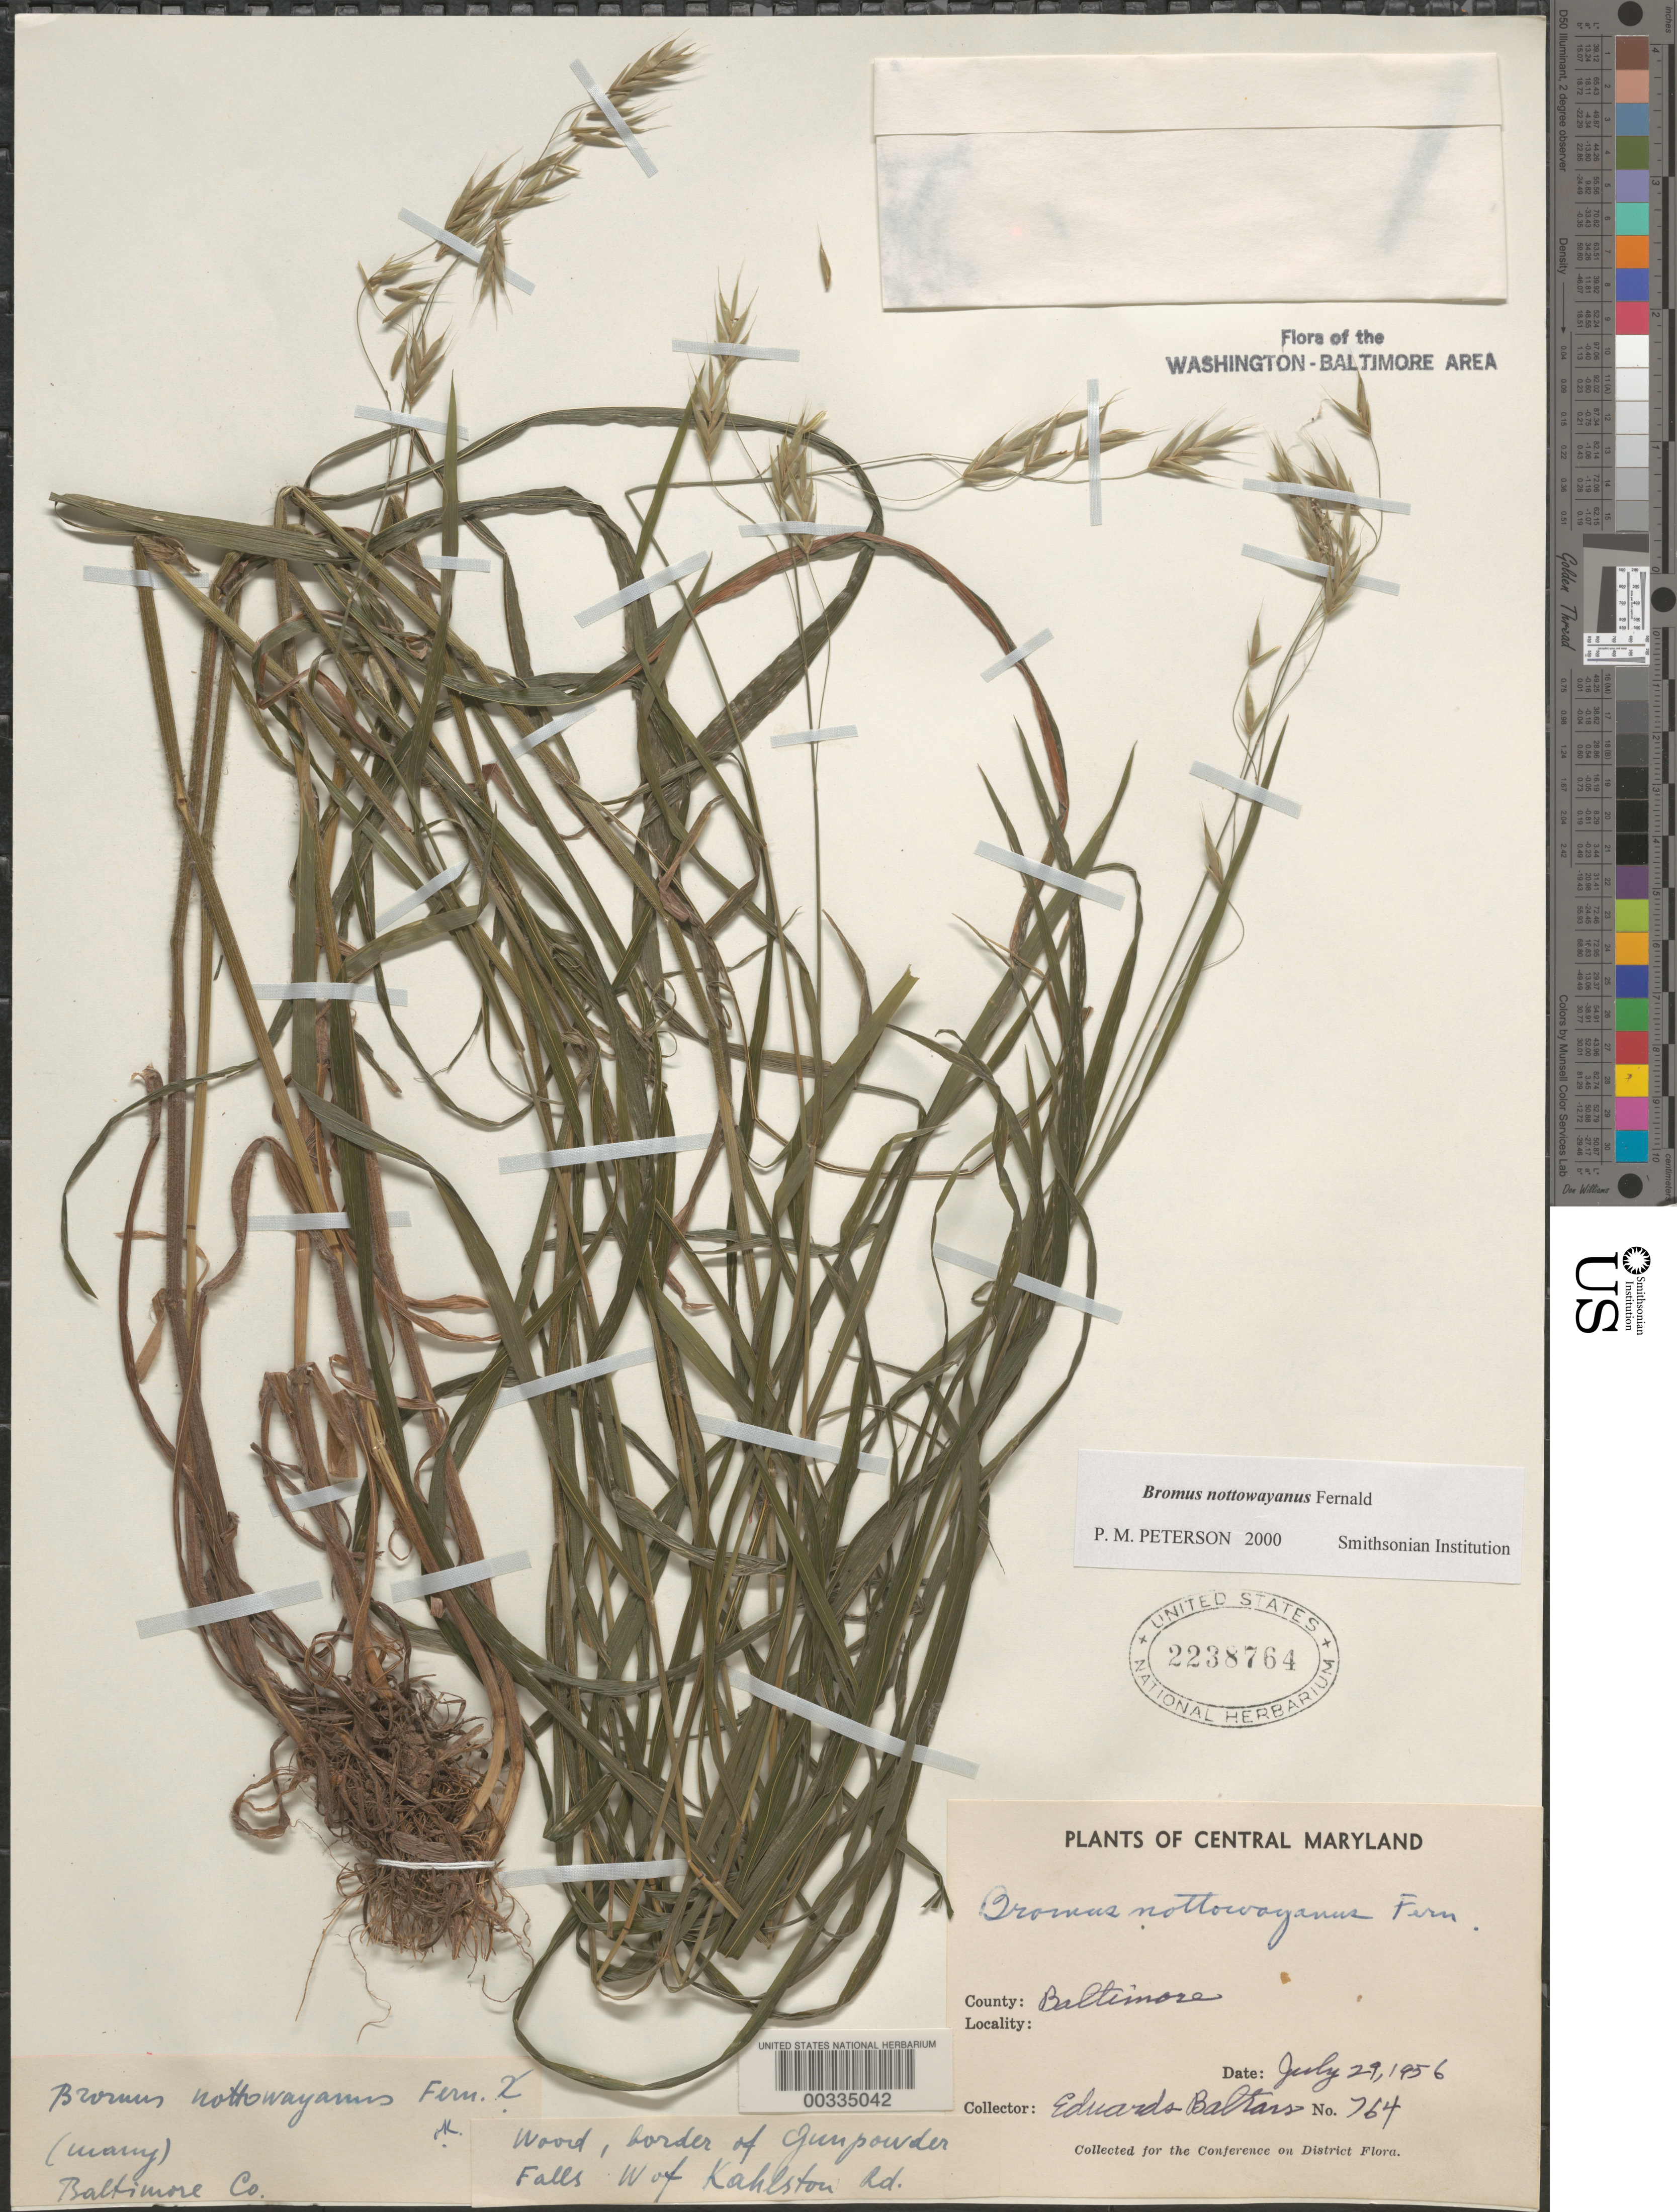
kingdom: Plantae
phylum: Tracheophyta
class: Liliopsida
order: Poales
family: Poaceae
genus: Bromus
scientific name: Bromus nottawayanus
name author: Fernald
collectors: E. Baltars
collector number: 764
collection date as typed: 29 Jul 1956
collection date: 1956-07-29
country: United States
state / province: Maryland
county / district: Baltimore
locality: Border of Gunpowder Falls W of Kahlston Rd.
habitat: Wood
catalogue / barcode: US 2238764